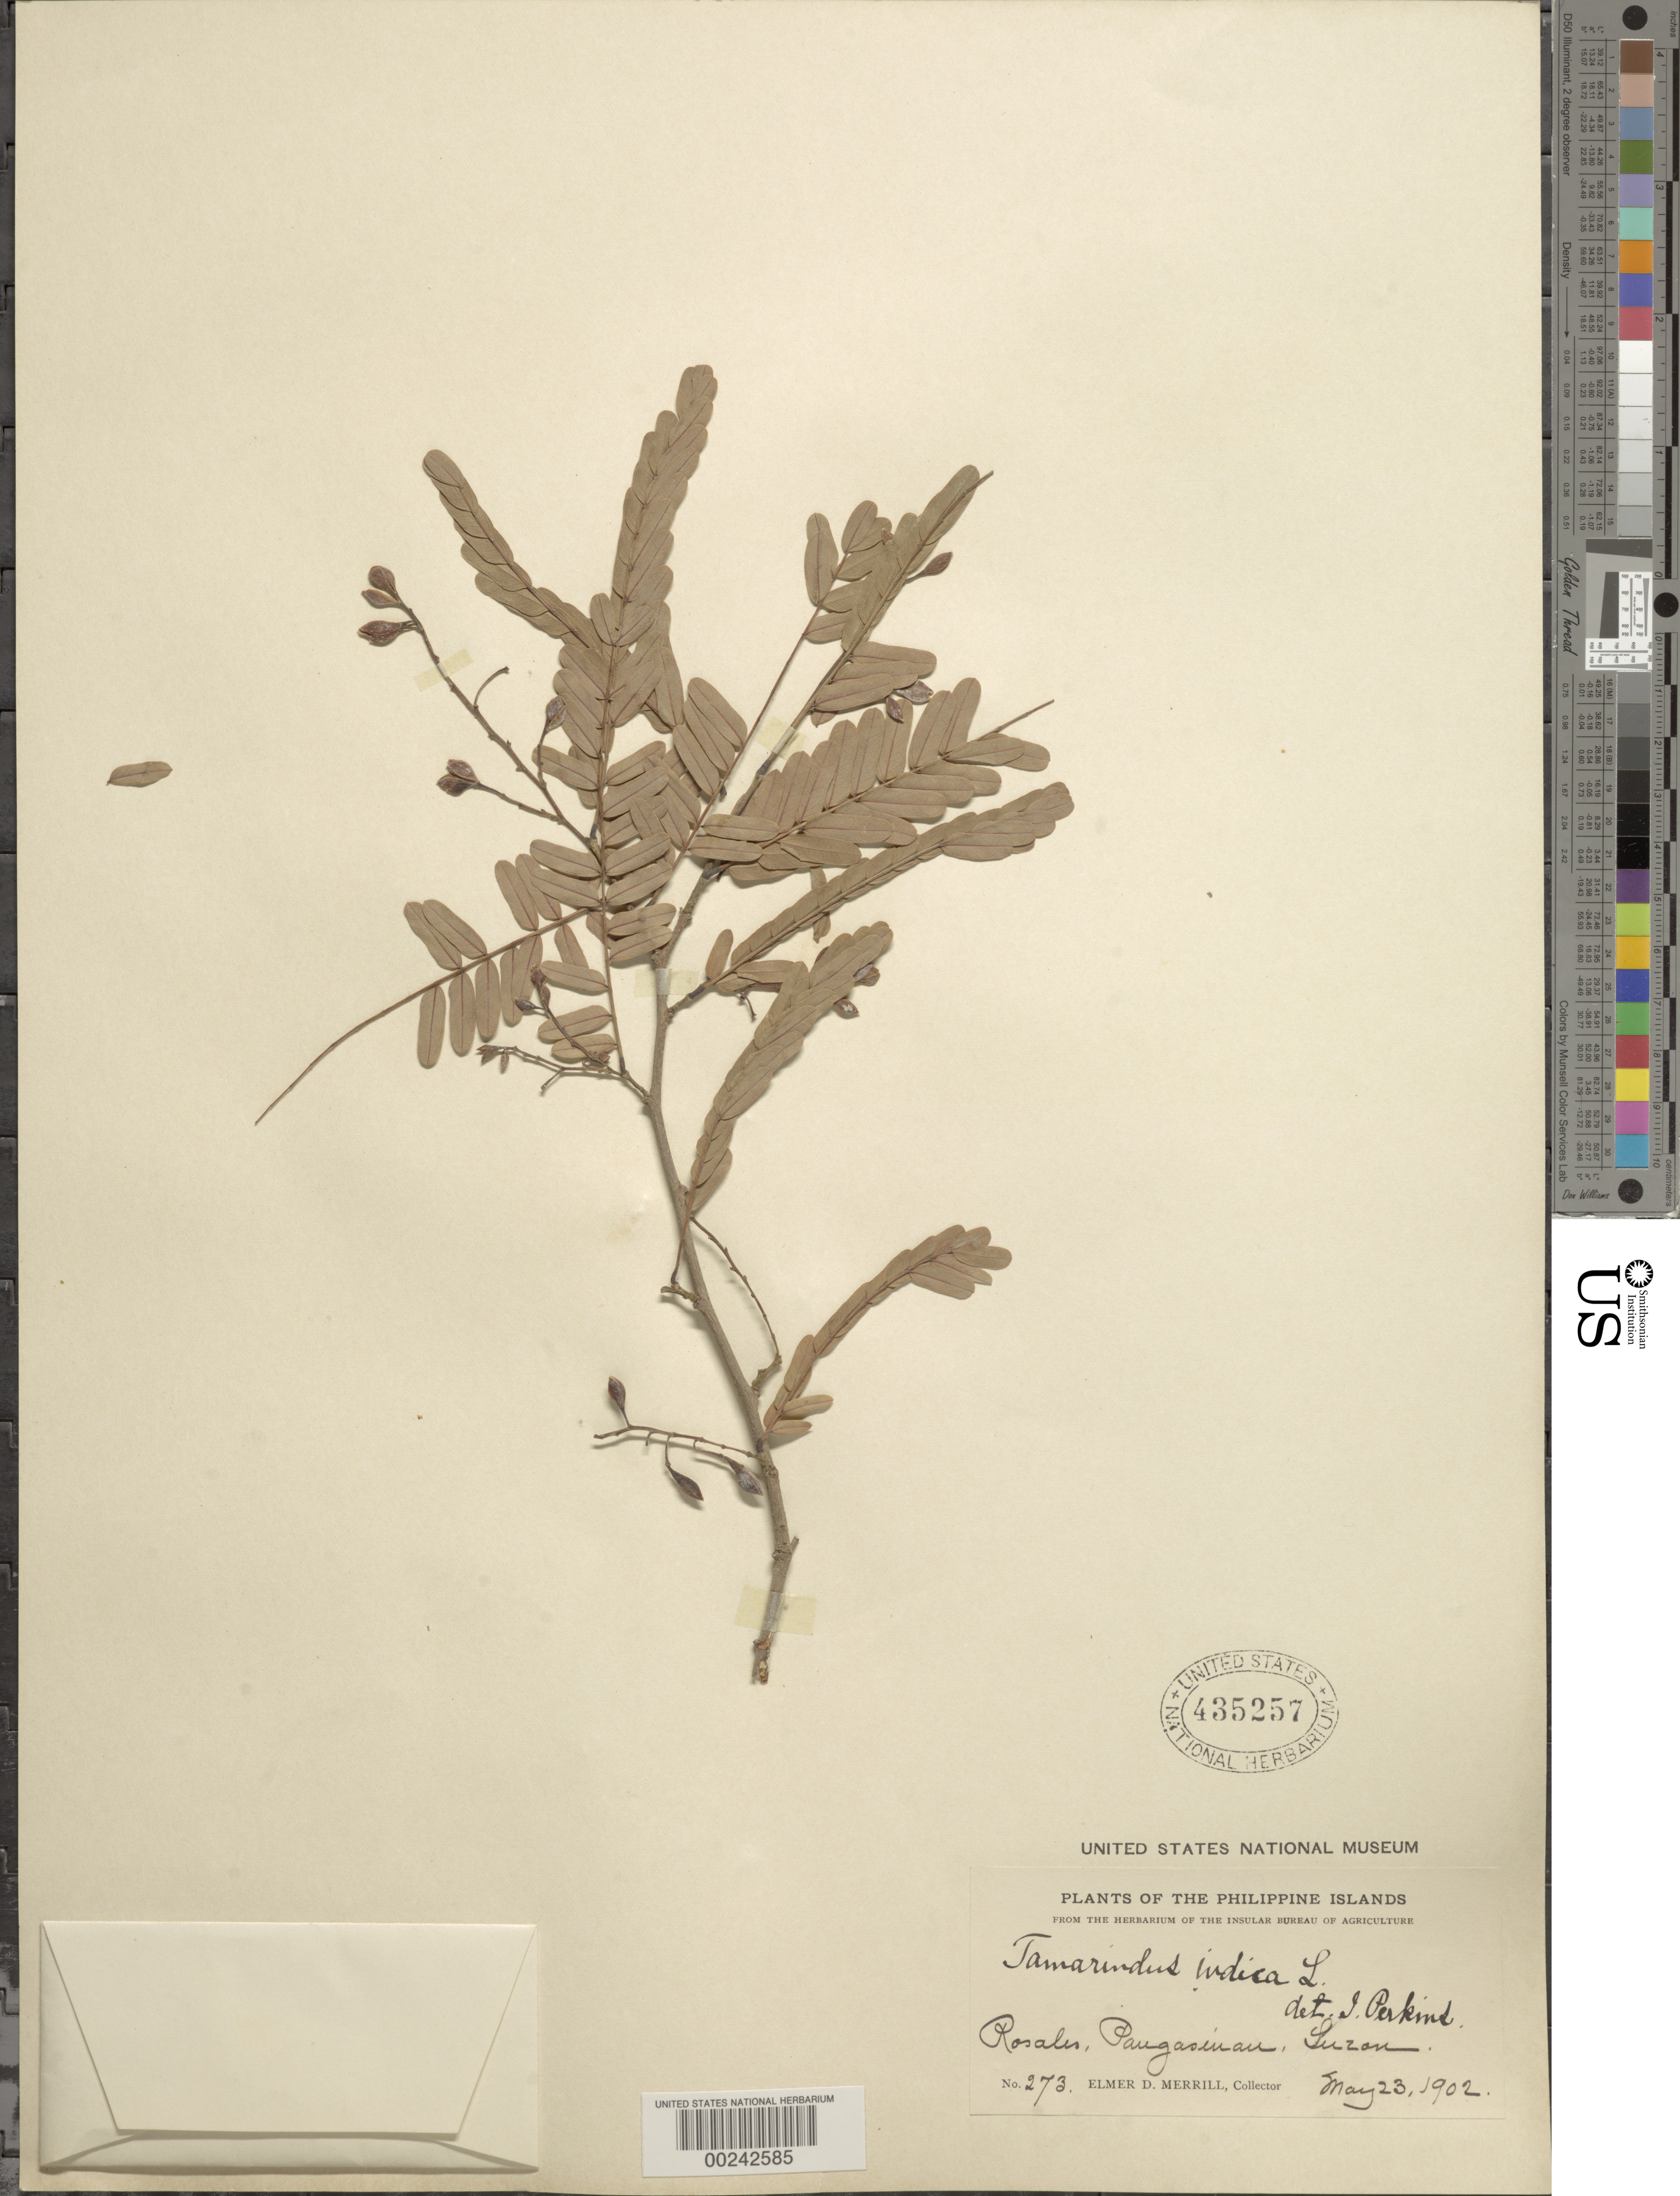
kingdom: Plantae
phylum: Tracheophyta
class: Magnoliopsida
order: Fabales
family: Fabaceae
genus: Tamarindus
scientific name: Tamarindus indica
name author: L.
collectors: E. D. Merrill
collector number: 273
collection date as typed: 23 May 1902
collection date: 1902-05-23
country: Philippines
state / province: Ilocos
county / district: Pangasinan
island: Luzon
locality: Rosales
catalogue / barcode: US 435257